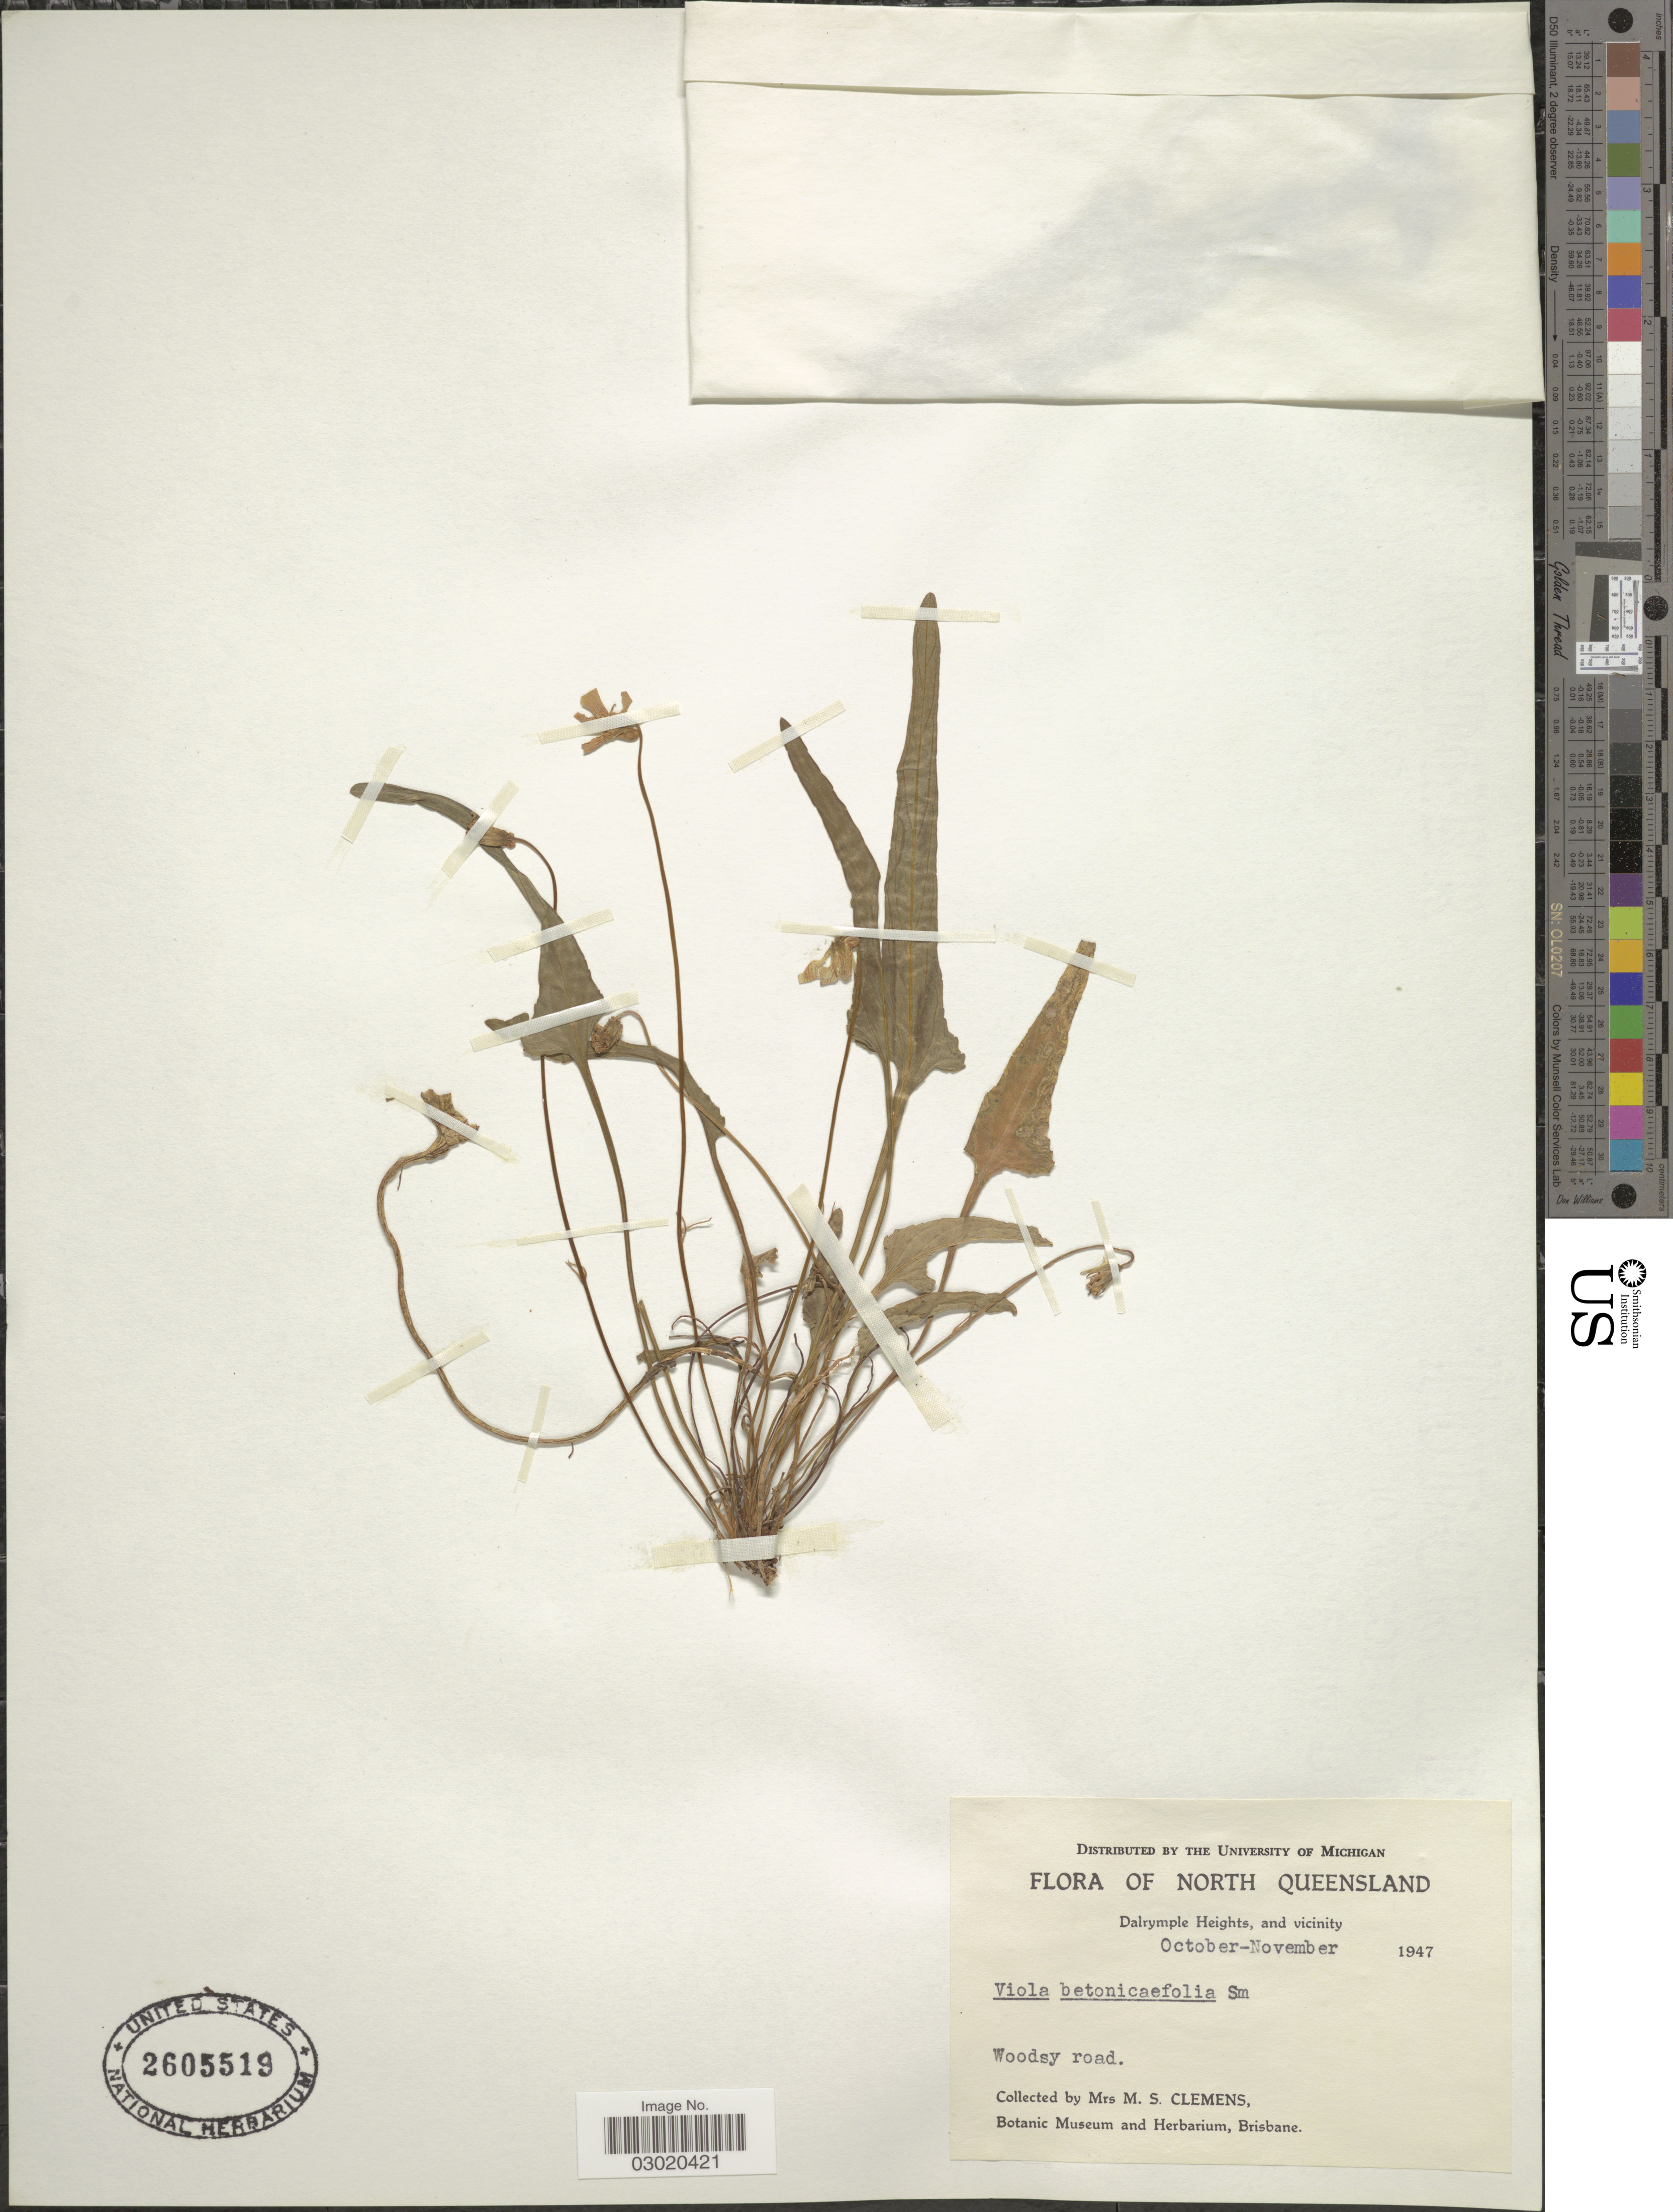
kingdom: Plantae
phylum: Tracheophyta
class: Magnoliopsida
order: Malpighiales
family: Violaceae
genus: Viola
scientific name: Viola betonicifolia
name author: Sm.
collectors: M. S. Clemens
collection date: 1947-10/1947-11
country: Australia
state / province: Queensland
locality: North Queensland. Dalrymple Heights, and vicinity.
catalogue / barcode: US 2605519